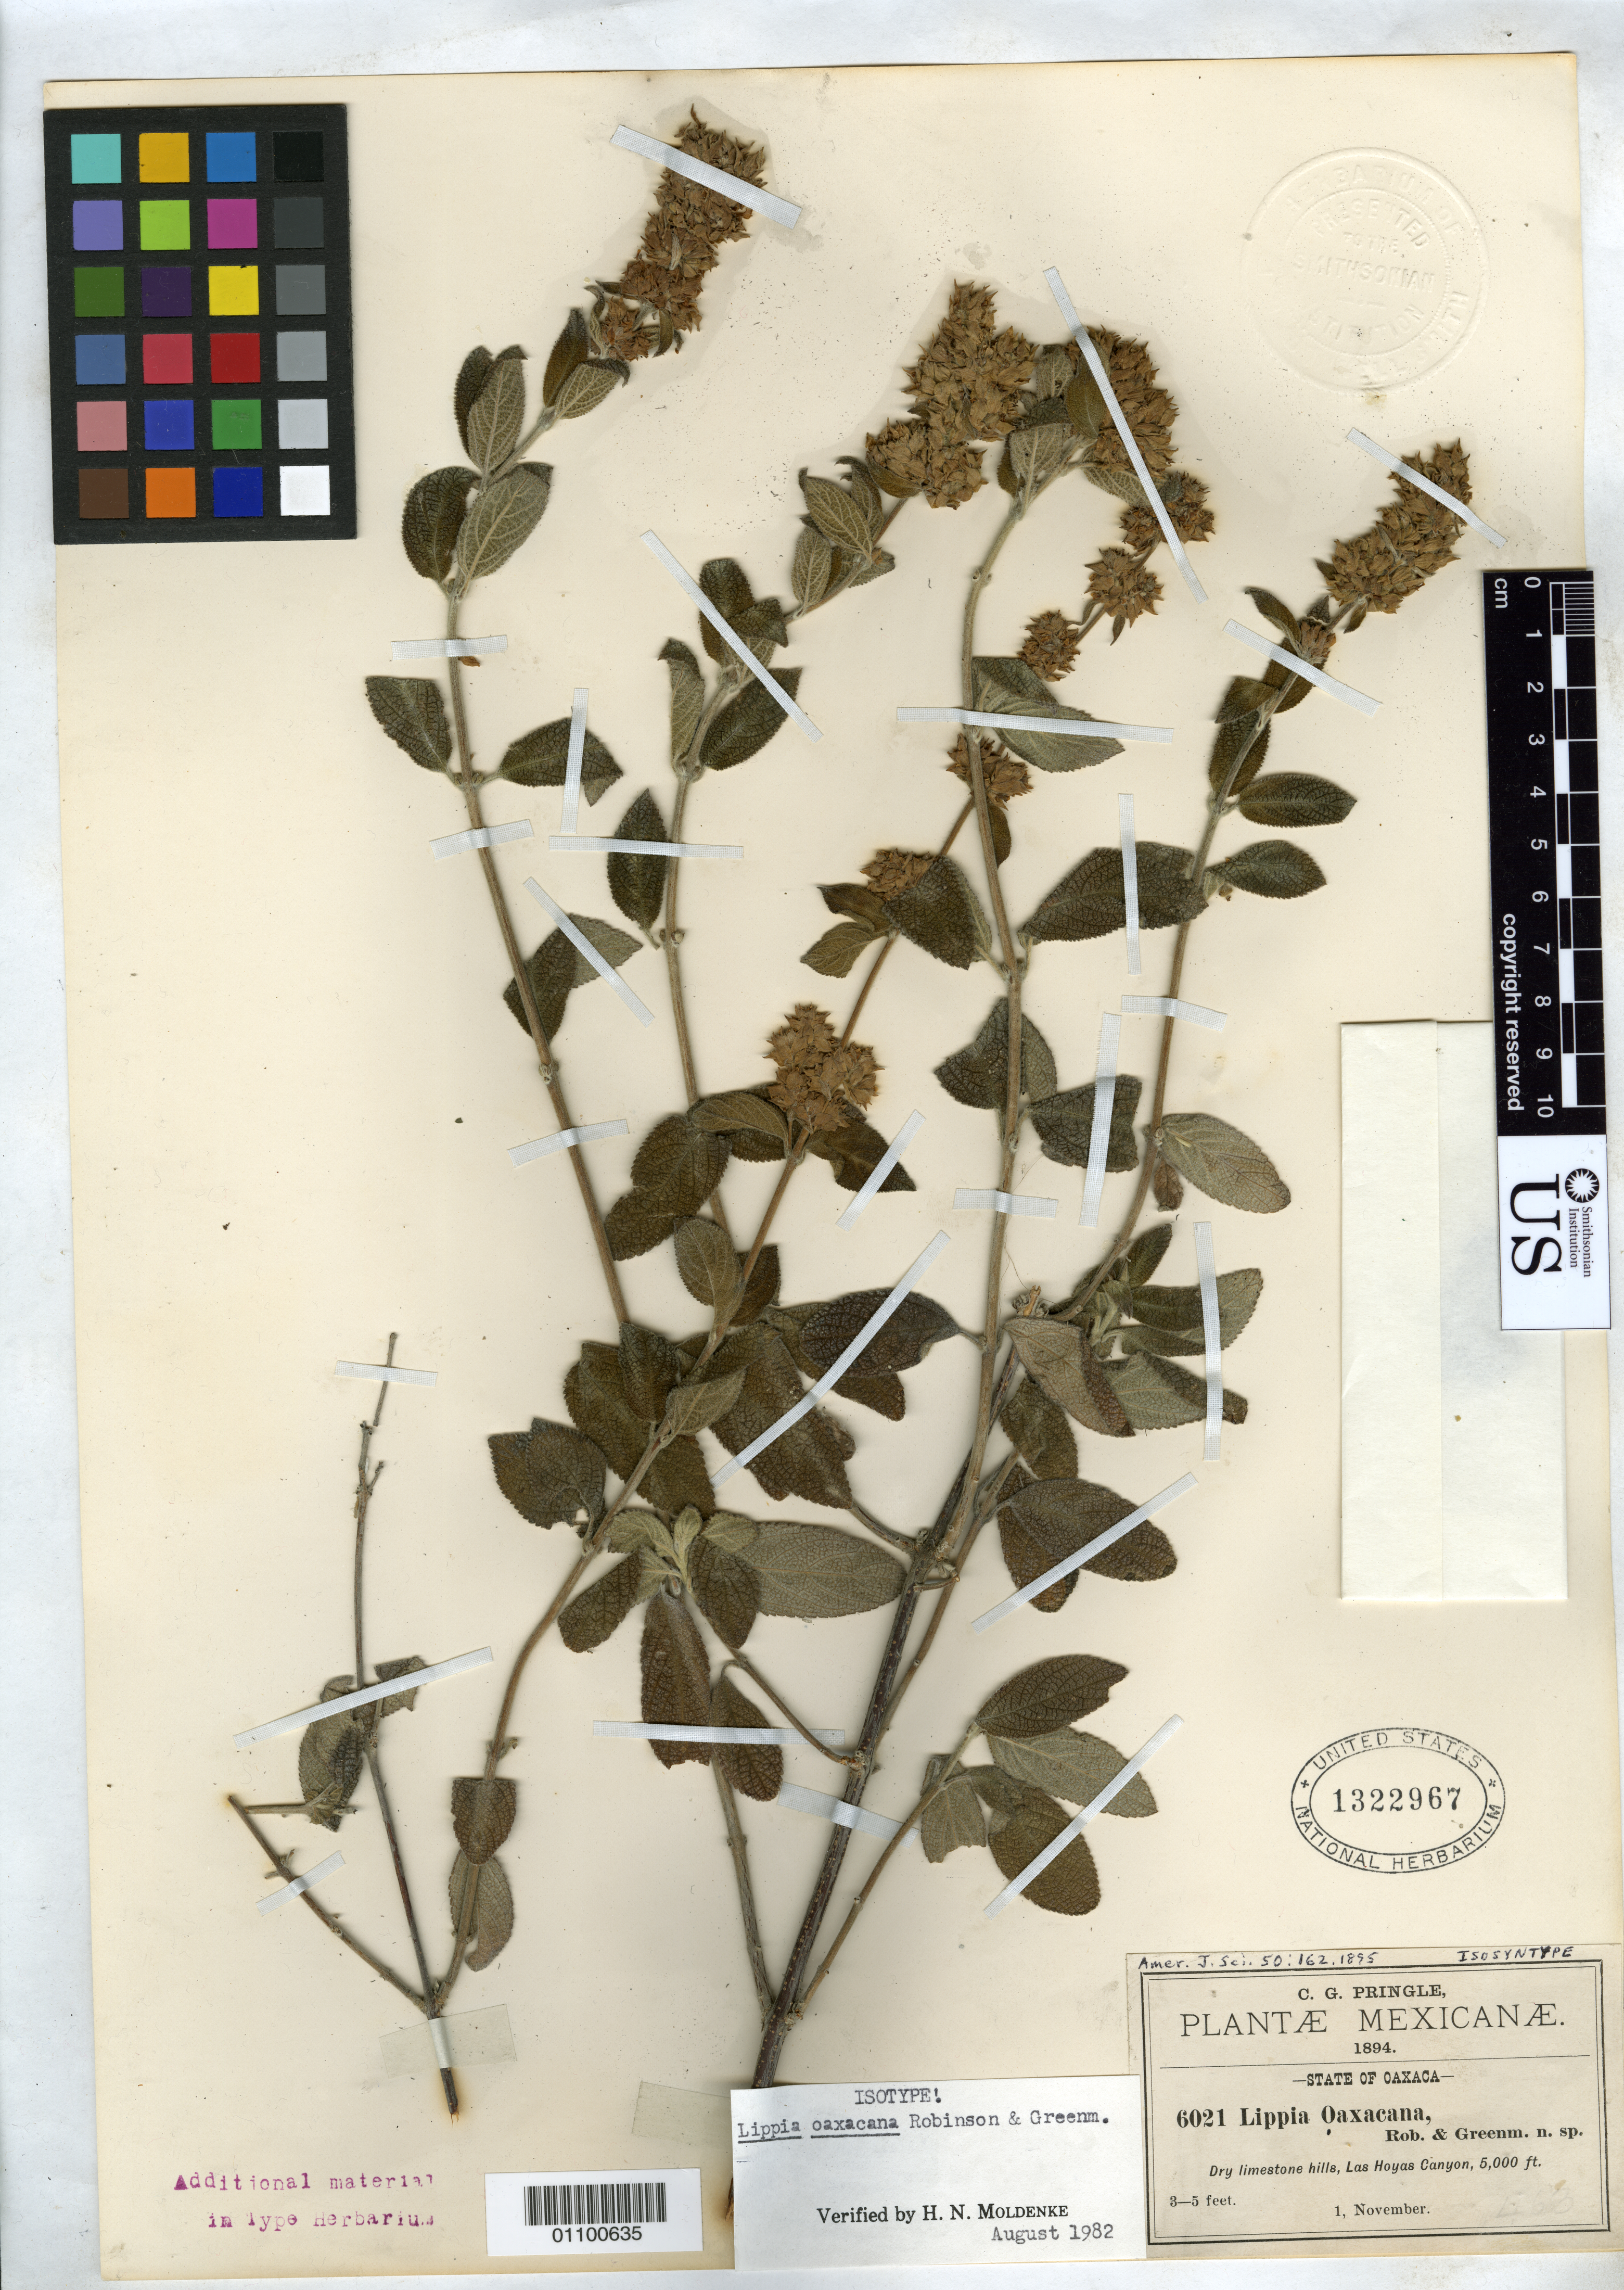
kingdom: Plantae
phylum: Tracheophyta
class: Magnoliopsida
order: Lamiales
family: Verbenaceae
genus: Lippia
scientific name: Lippia oaxacana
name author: B.L. Rob. & Greenm.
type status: Isosyntype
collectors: C. G. Pringle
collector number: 6021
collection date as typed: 01 Nov 1894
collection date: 1894-11-01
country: Mexico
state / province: Oaxaca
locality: Las Hoyas Canyon.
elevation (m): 1524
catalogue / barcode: US 1322967